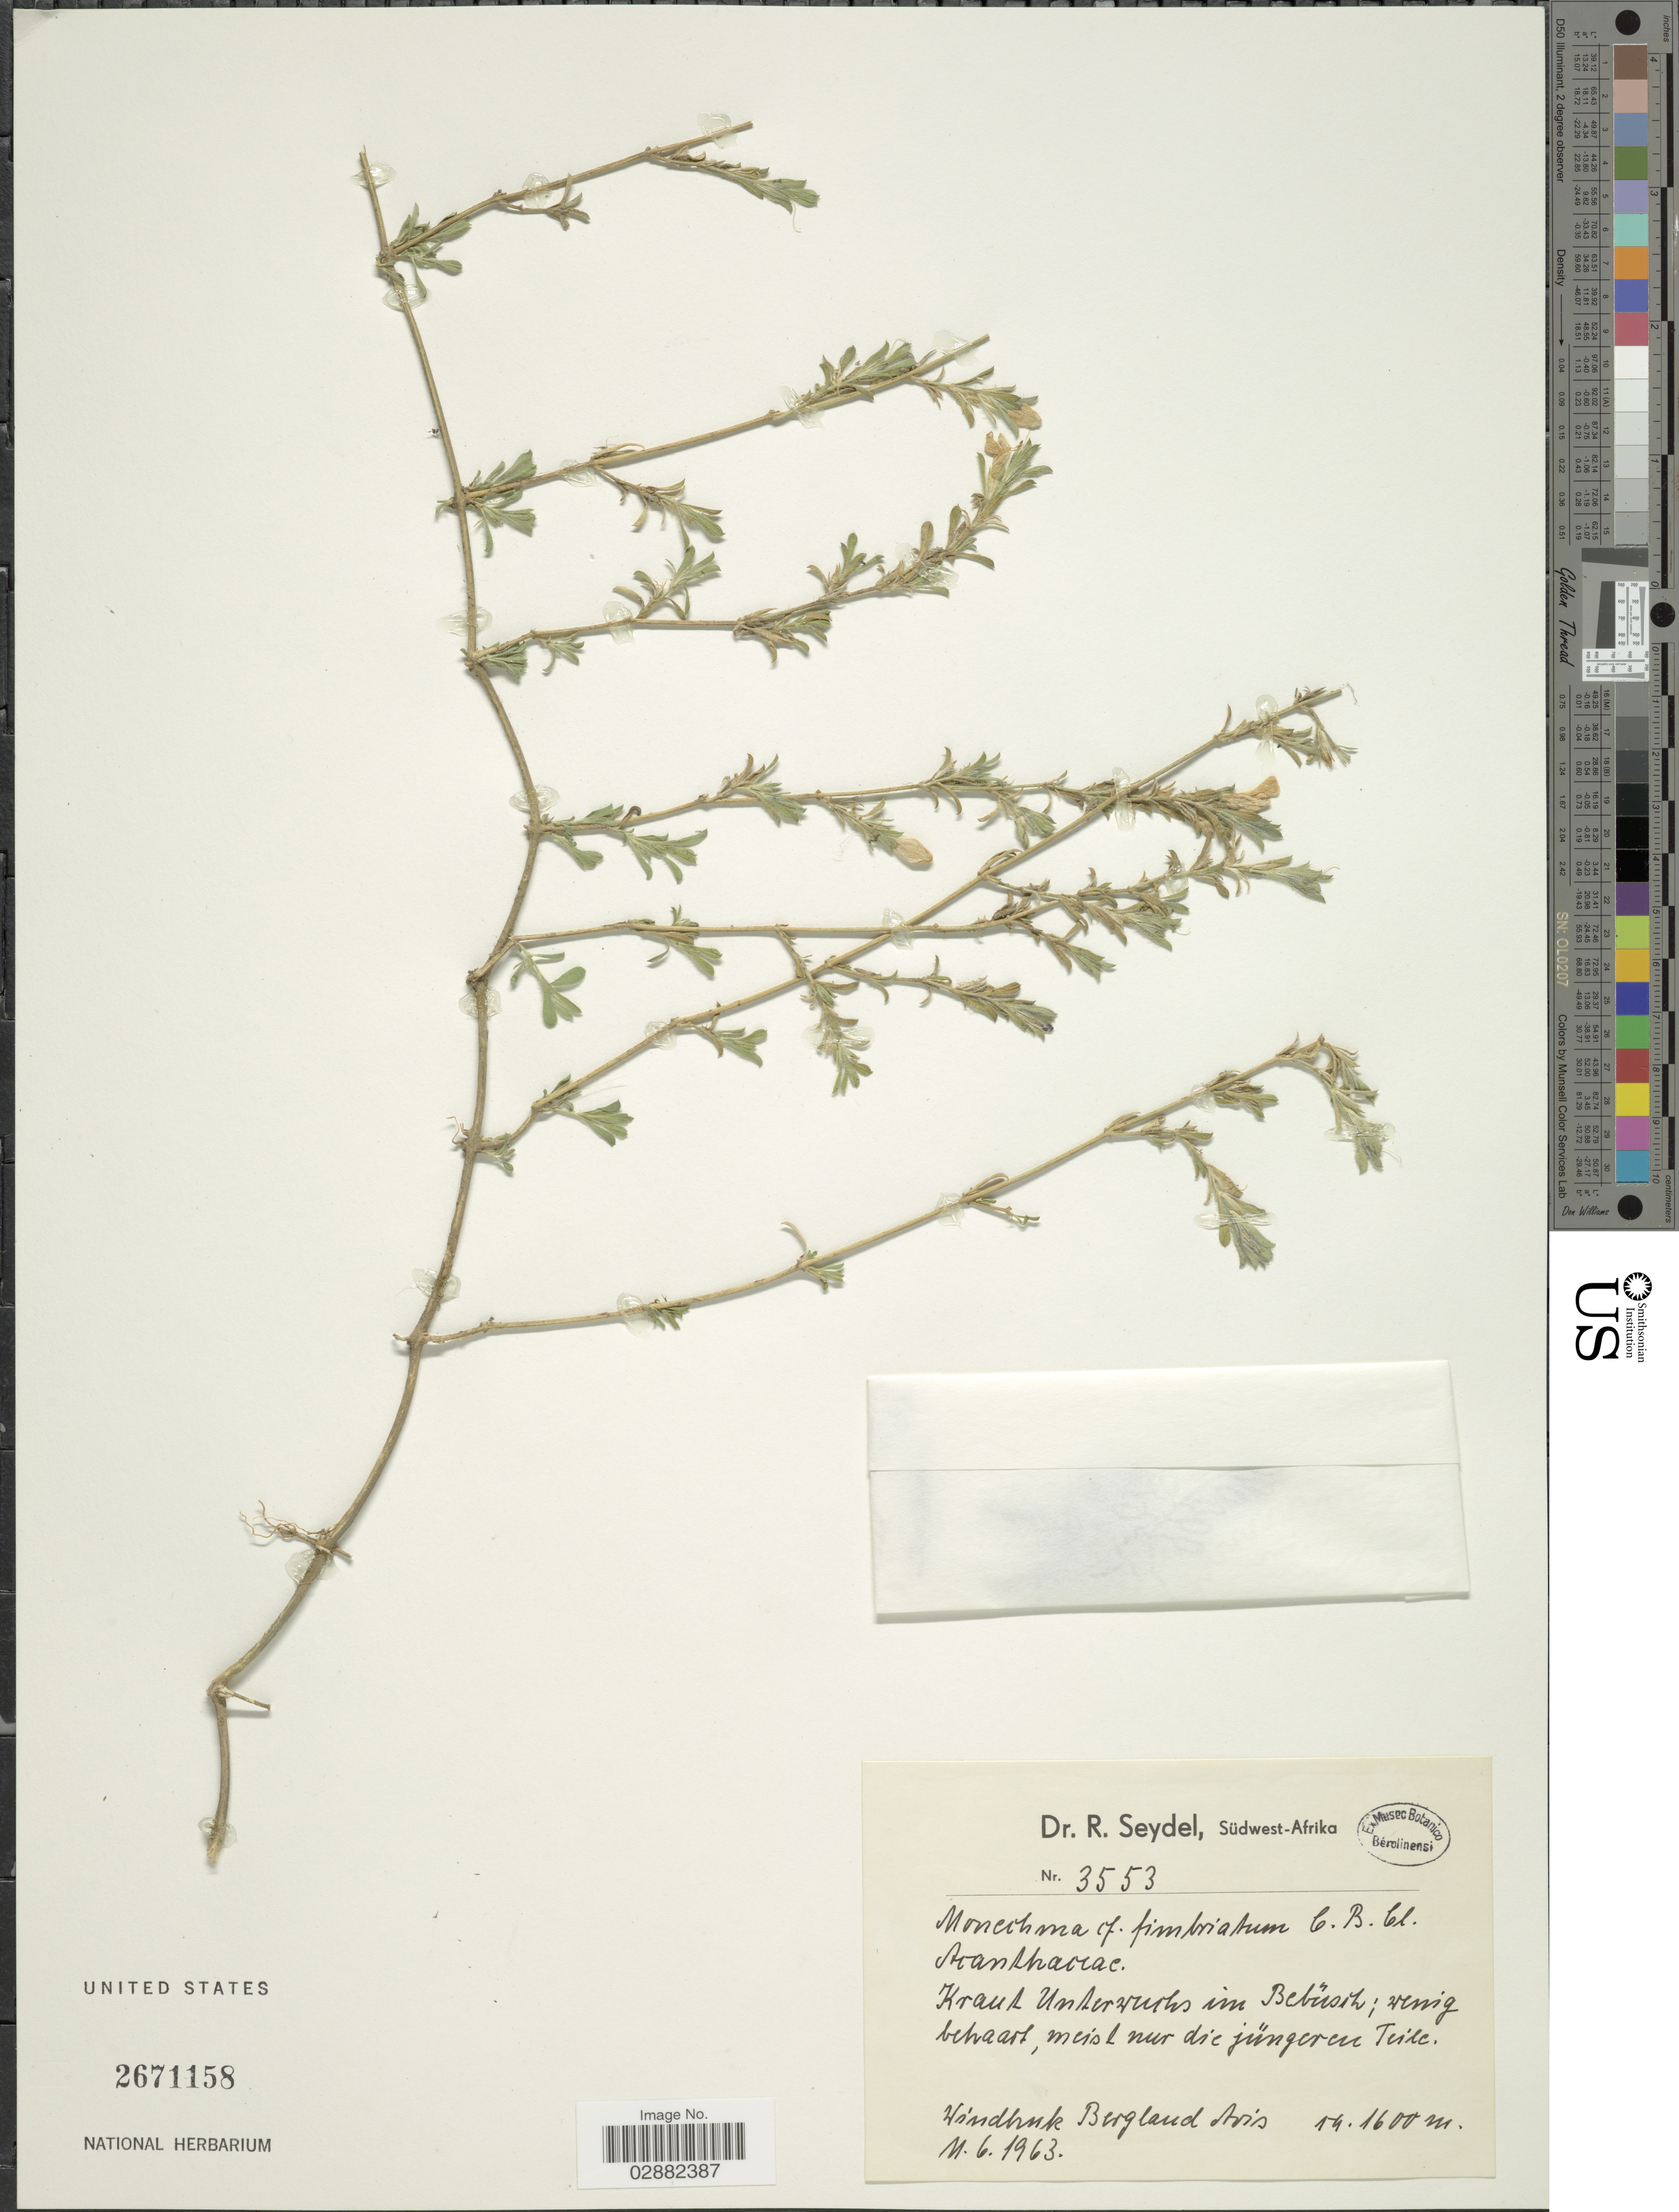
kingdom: Plantae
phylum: Tracheophyta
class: Magnoliopsida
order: Lamiales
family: Acanthaceae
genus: Justicia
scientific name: Justicia fimbriata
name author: (Nees) V.A.W. Graham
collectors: R. Seydel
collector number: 3553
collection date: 1963-06-11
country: Namibia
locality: Südwest-Afrika, Windhuk Bergland Avis.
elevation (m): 1600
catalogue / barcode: US 2671158